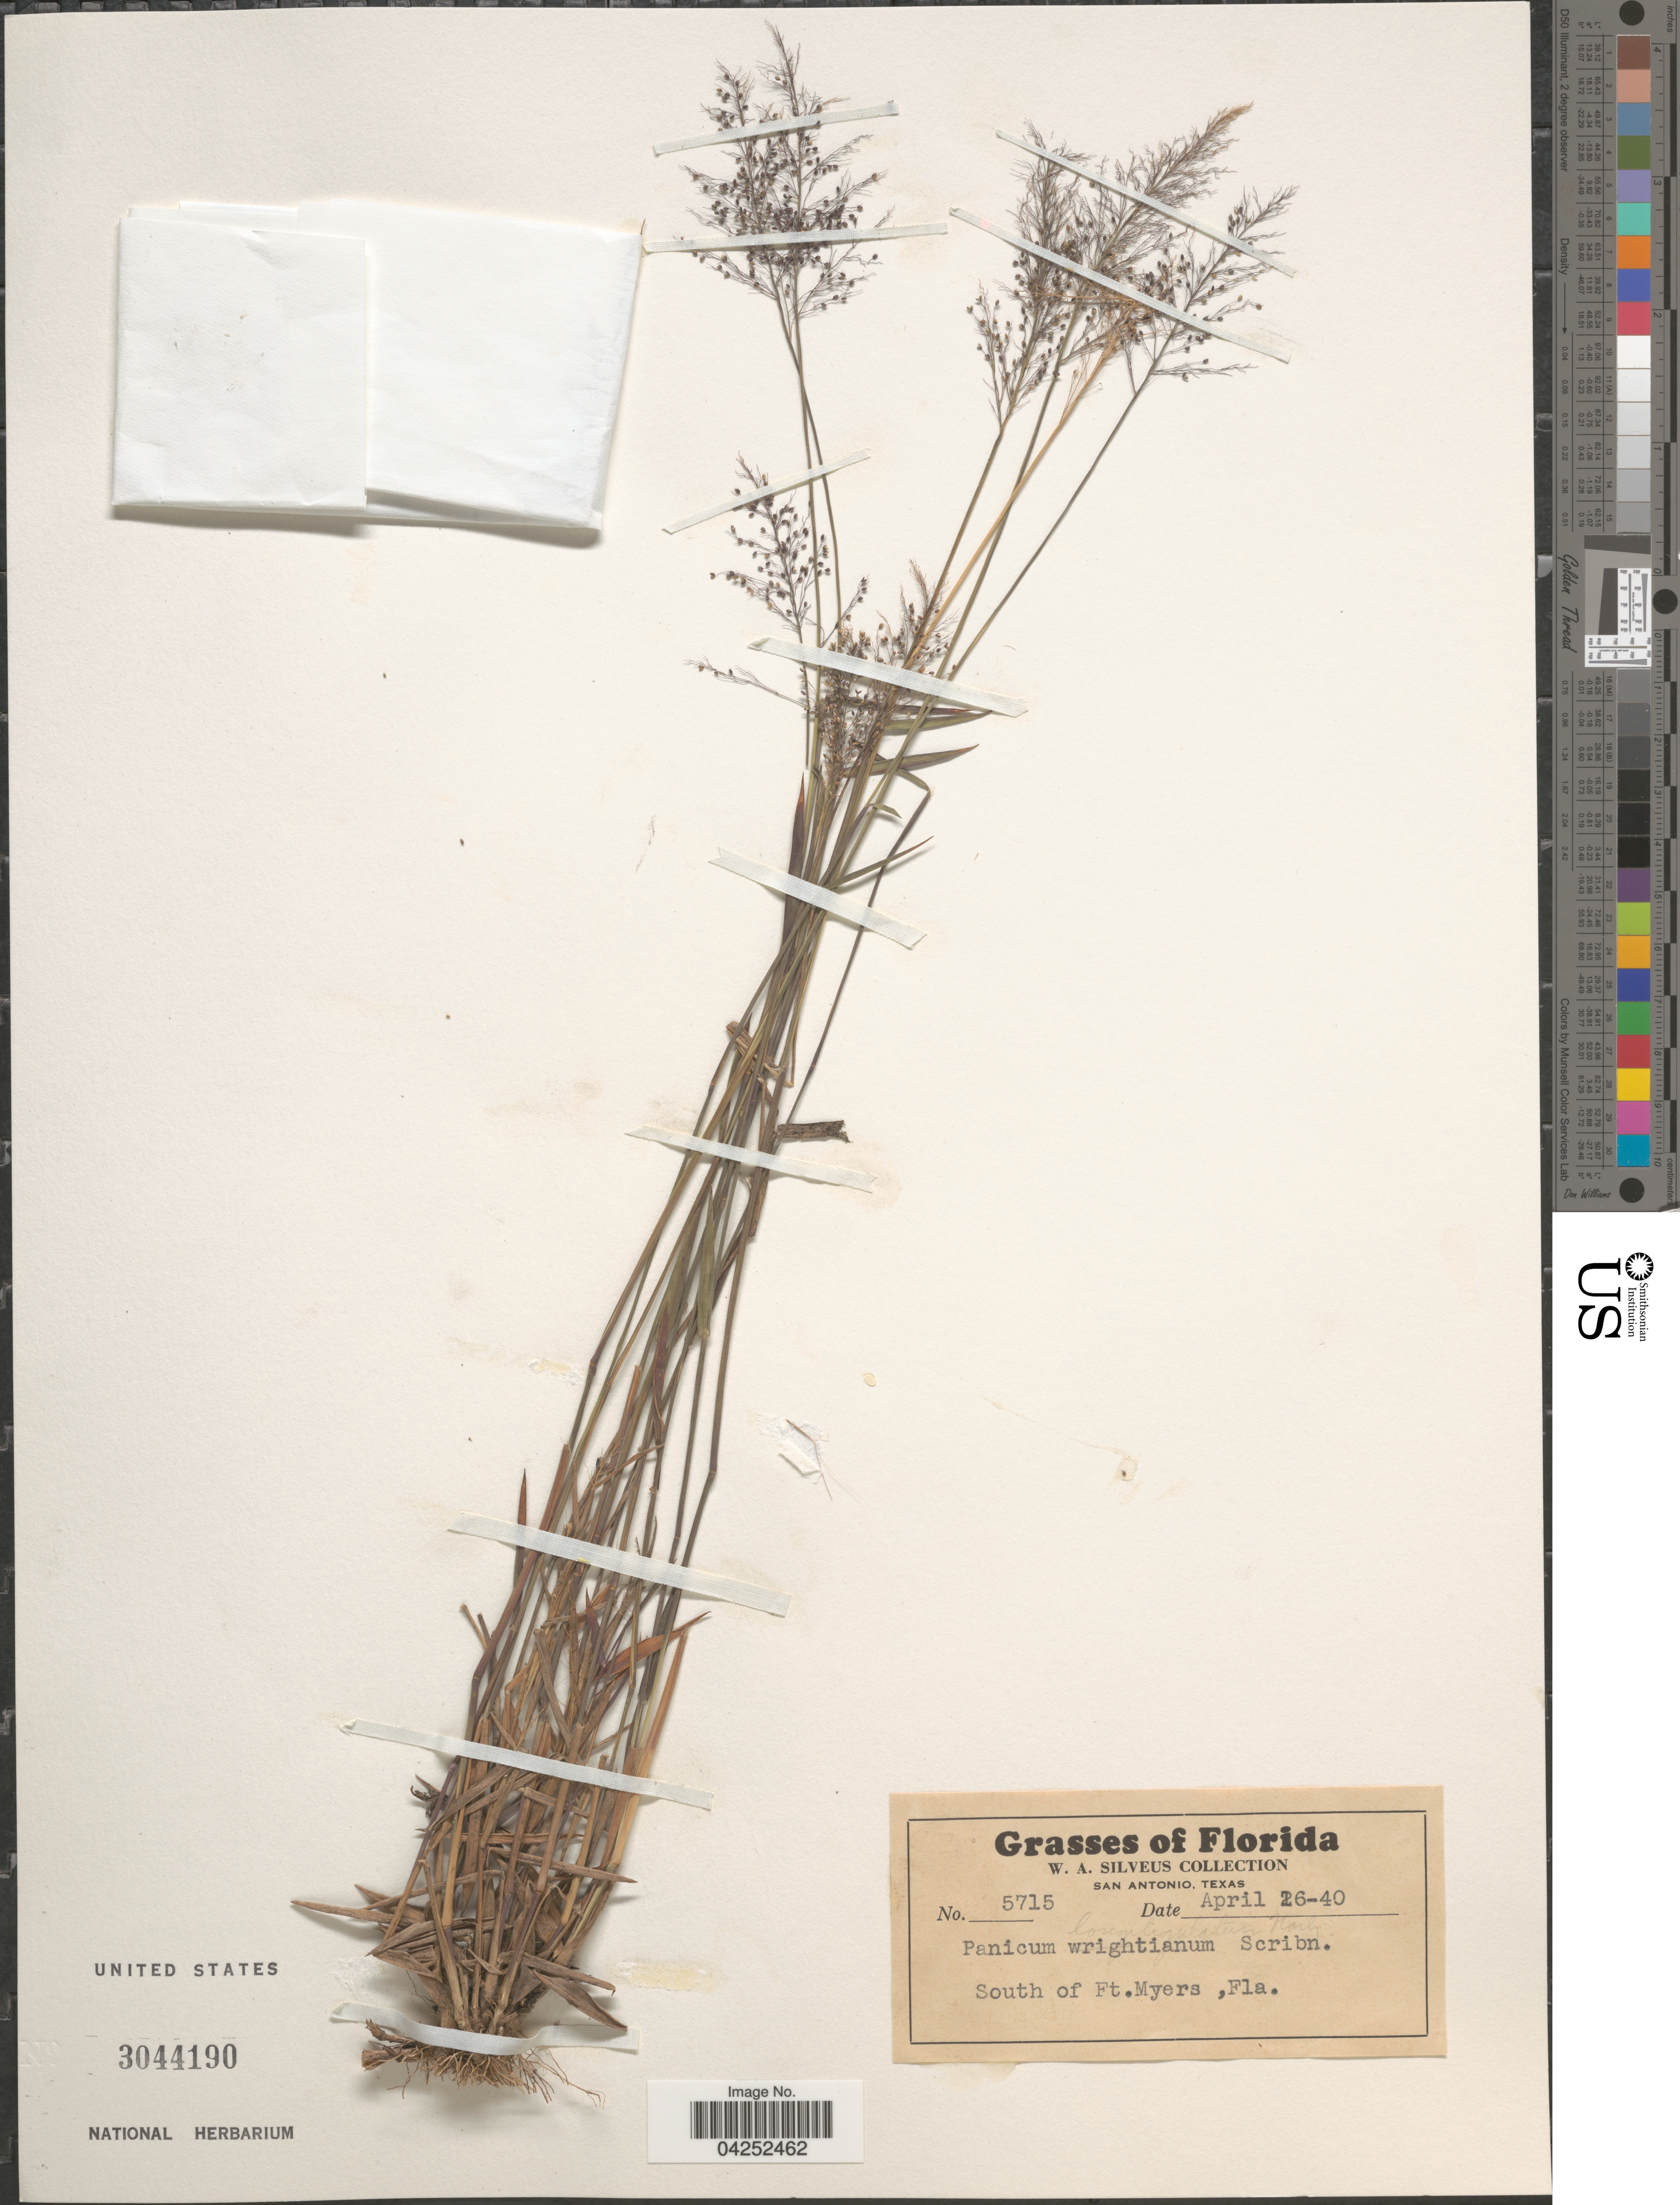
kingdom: Plantae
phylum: Tracheophyta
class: Liliopsida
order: Poales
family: Poaceae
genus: Dichanthelium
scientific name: Dichanthelium longiligulatum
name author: (Nash) Freckmann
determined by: Naczi, R. F. C.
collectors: W. Silveus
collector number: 5715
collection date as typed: Transcribed d/m/y: 26/4/40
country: United States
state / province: Florida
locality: South of Ft.Myers.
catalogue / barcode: US 3044190